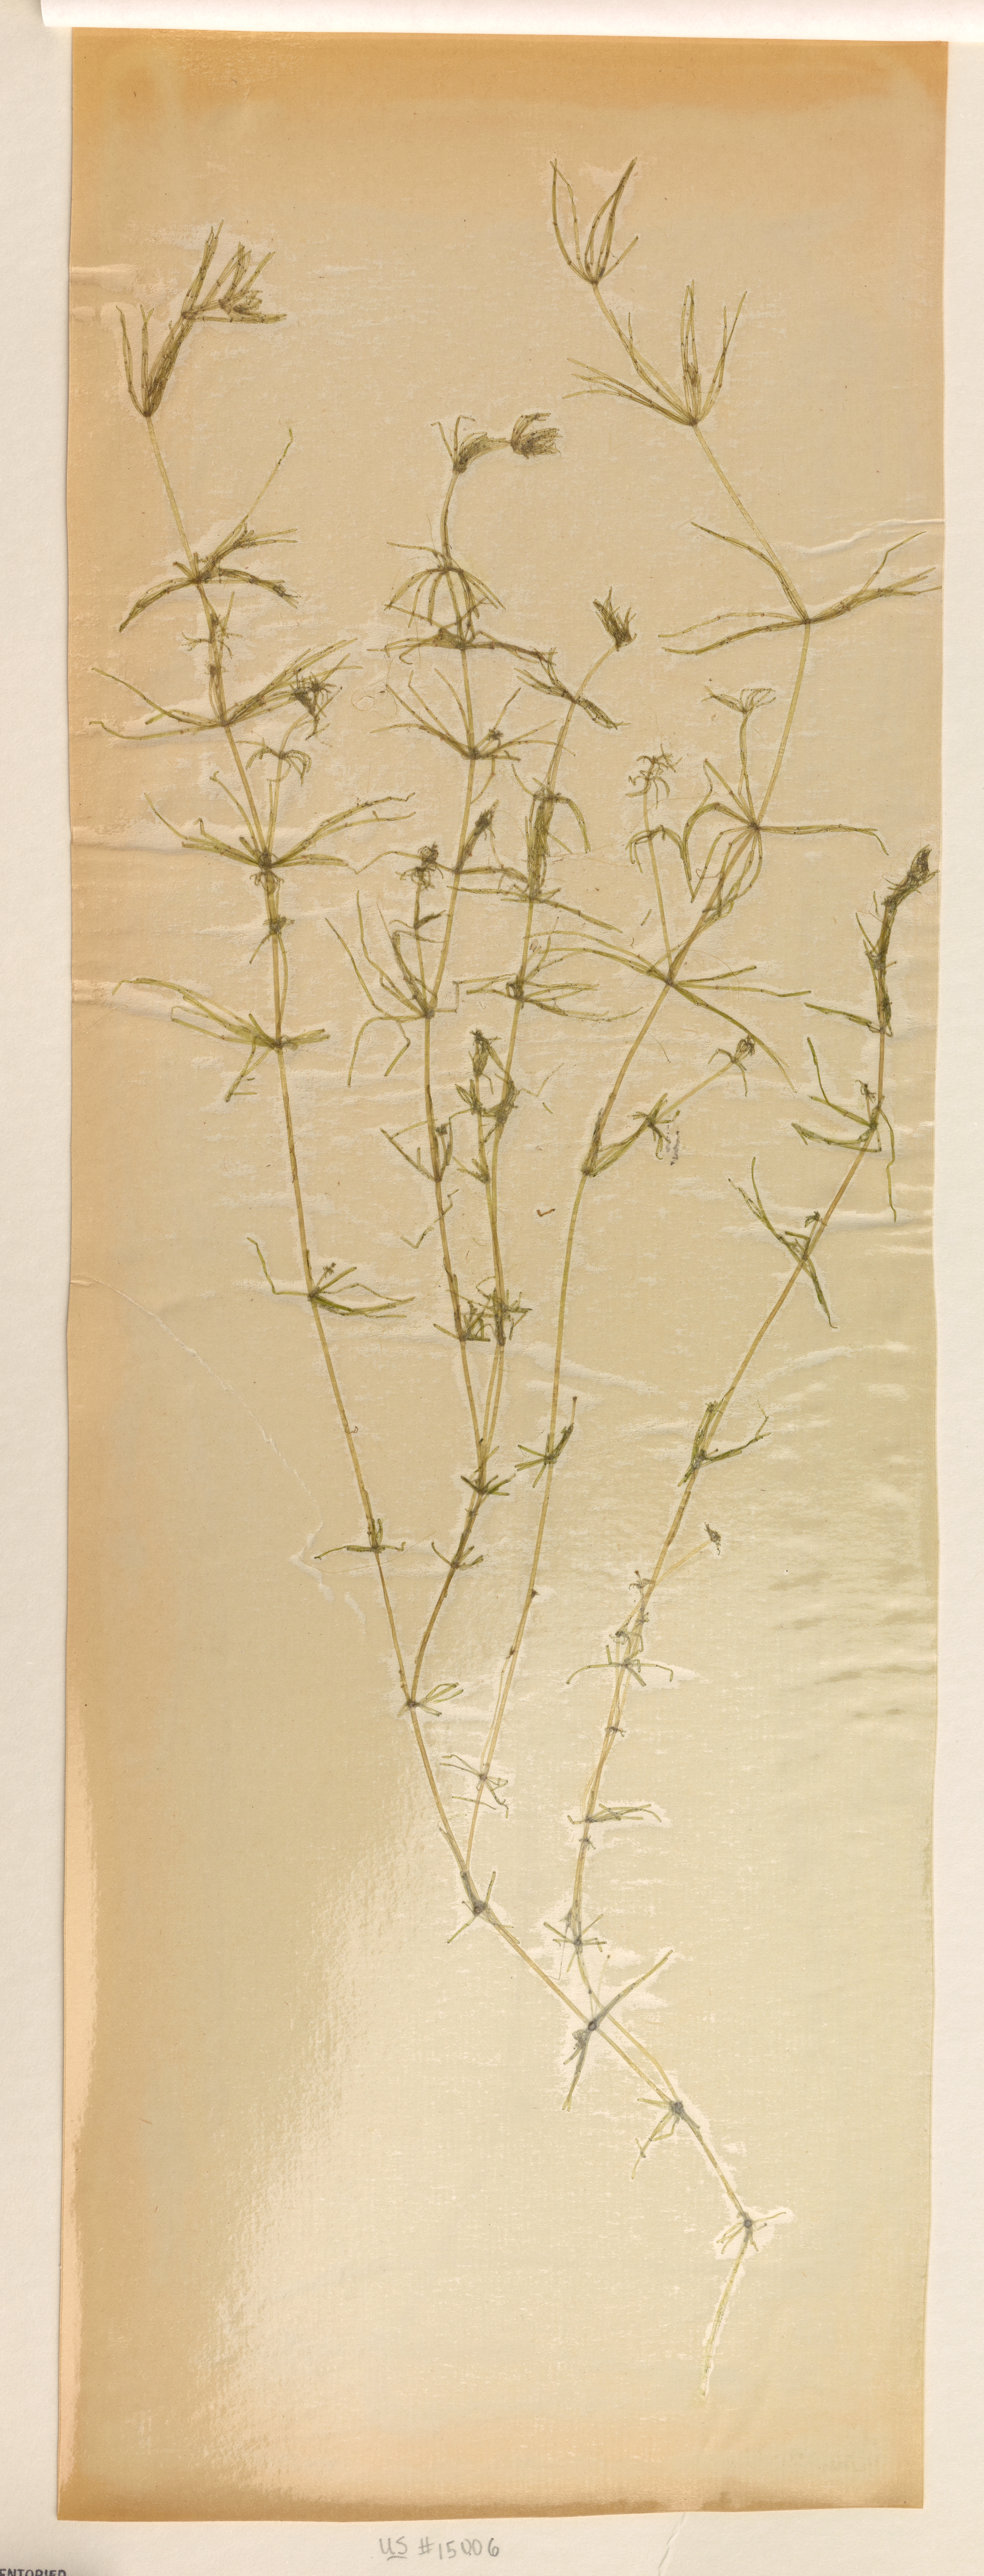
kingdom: Plantae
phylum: Charophyta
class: Charophyceae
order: Charales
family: Characeae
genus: Chara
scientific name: Chara braunii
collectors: W. Krause & H. Krause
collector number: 47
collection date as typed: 21 Apr 1982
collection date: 1982-04-21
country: Portugal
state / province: Faro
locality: Monchique, algarve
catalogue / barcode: US 15006